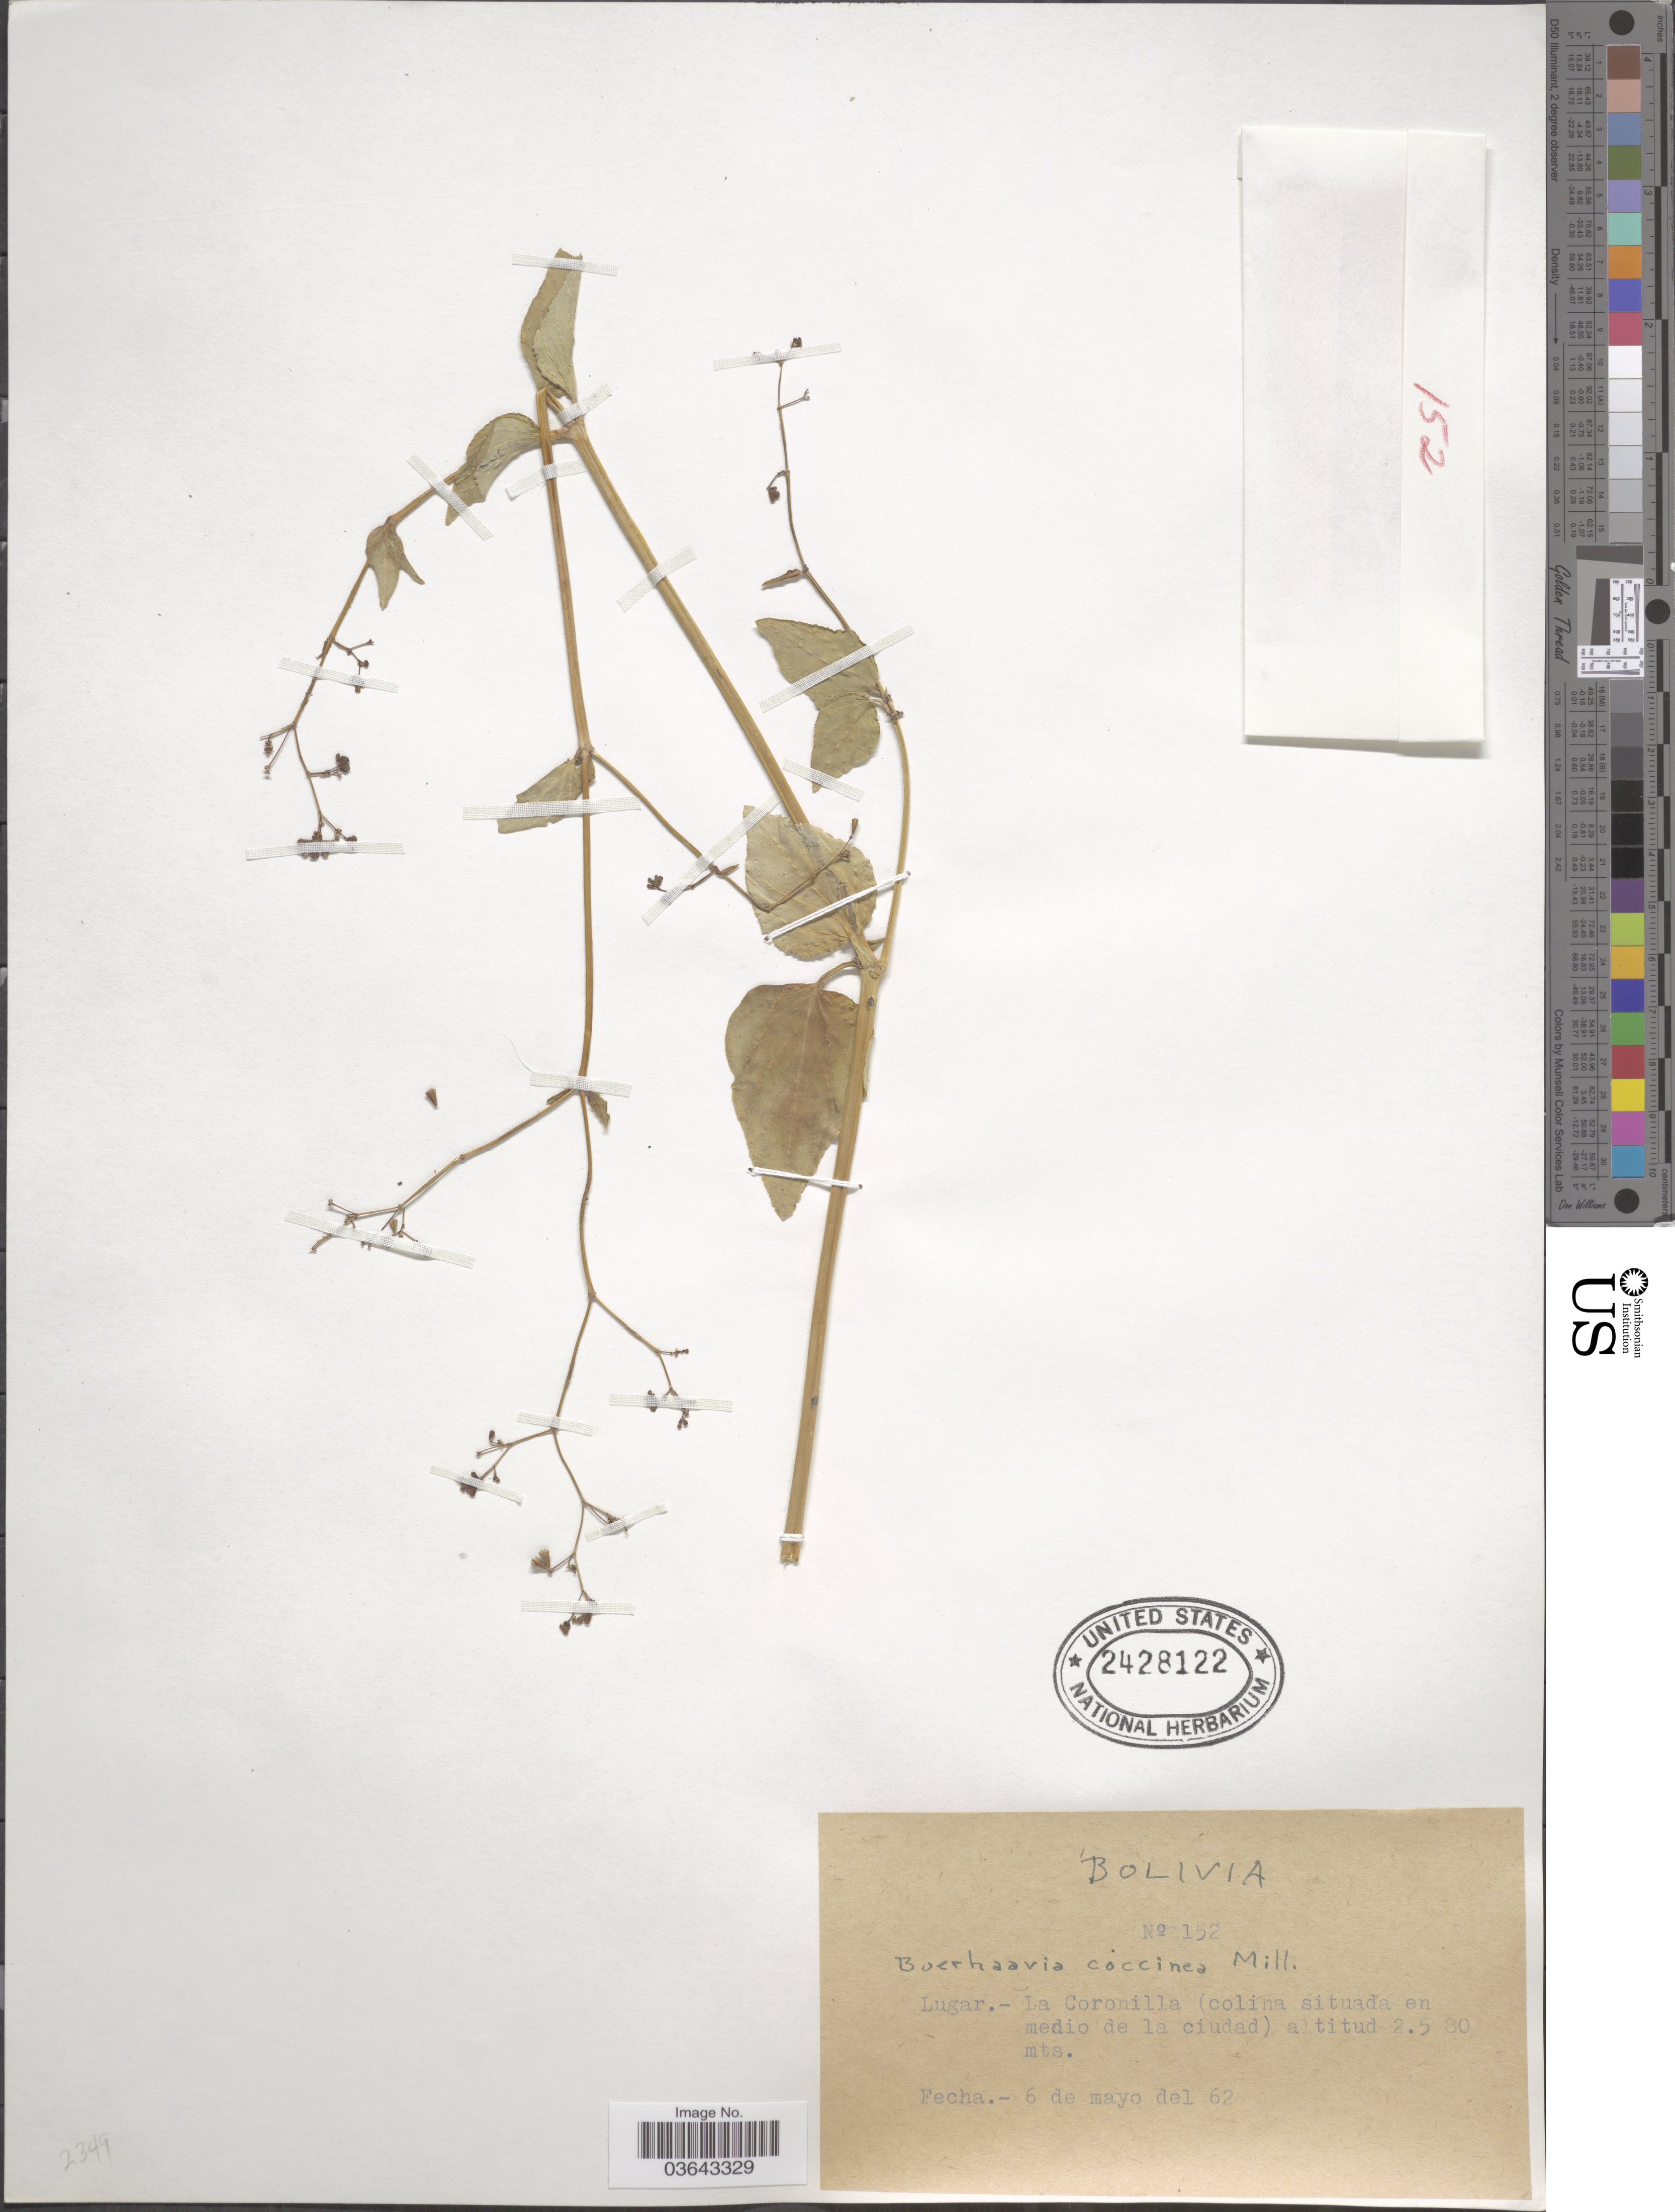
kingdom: Plantae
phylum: Tracheophyta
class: Magnoliopsida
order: Caryophyllales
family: Nyctaginaceae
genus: Boerhavia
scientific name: Boerhavia diffusa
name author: L.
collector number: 152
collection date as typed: Transcribed d/m/y: 6/5/62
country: Bolivia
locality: La Coronilla (colina situada en medio de la ciudad).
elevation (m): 2580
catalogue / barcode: US 2428122